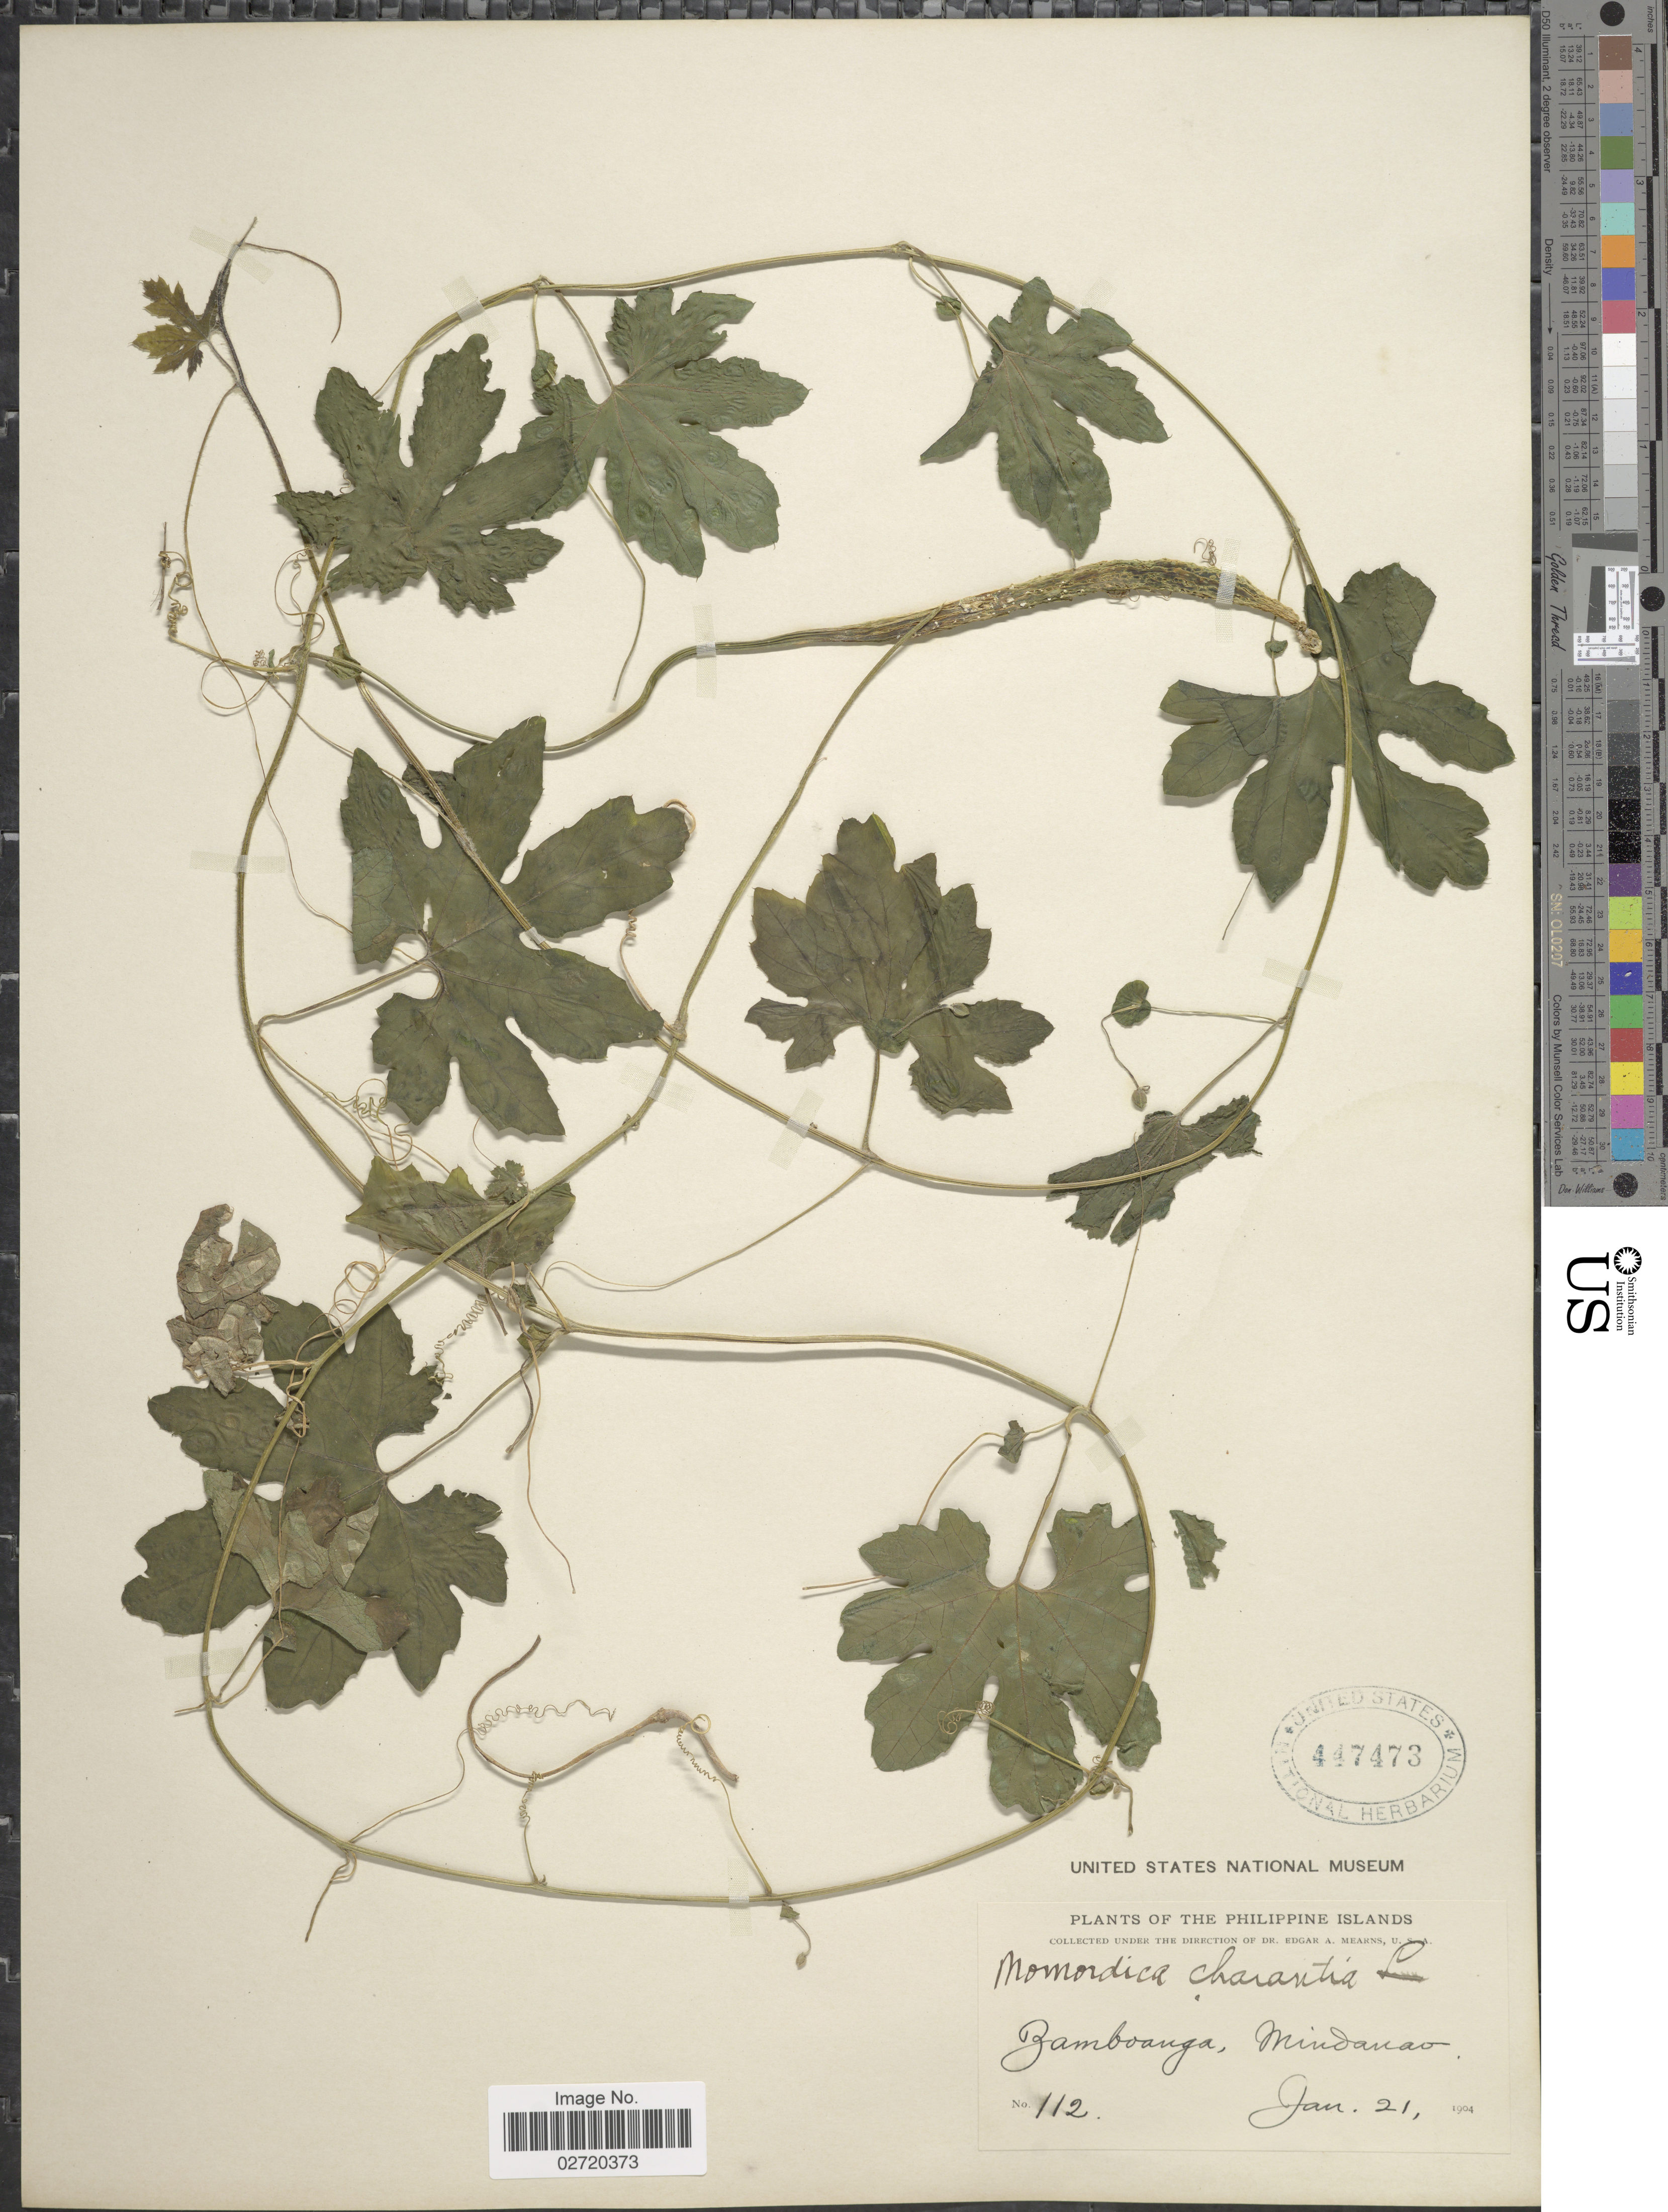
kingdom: Plantae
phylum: Tracheophyta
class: Magnoliopsida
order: Cucurbitales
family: Cucurbitaceae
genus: Momordica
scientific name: Momordica charantia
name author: L.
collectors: E. A. Mearns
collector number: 112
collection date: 1904-01-21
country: Philippines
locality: Zamboanga, Mindanao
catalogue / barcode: US 447473